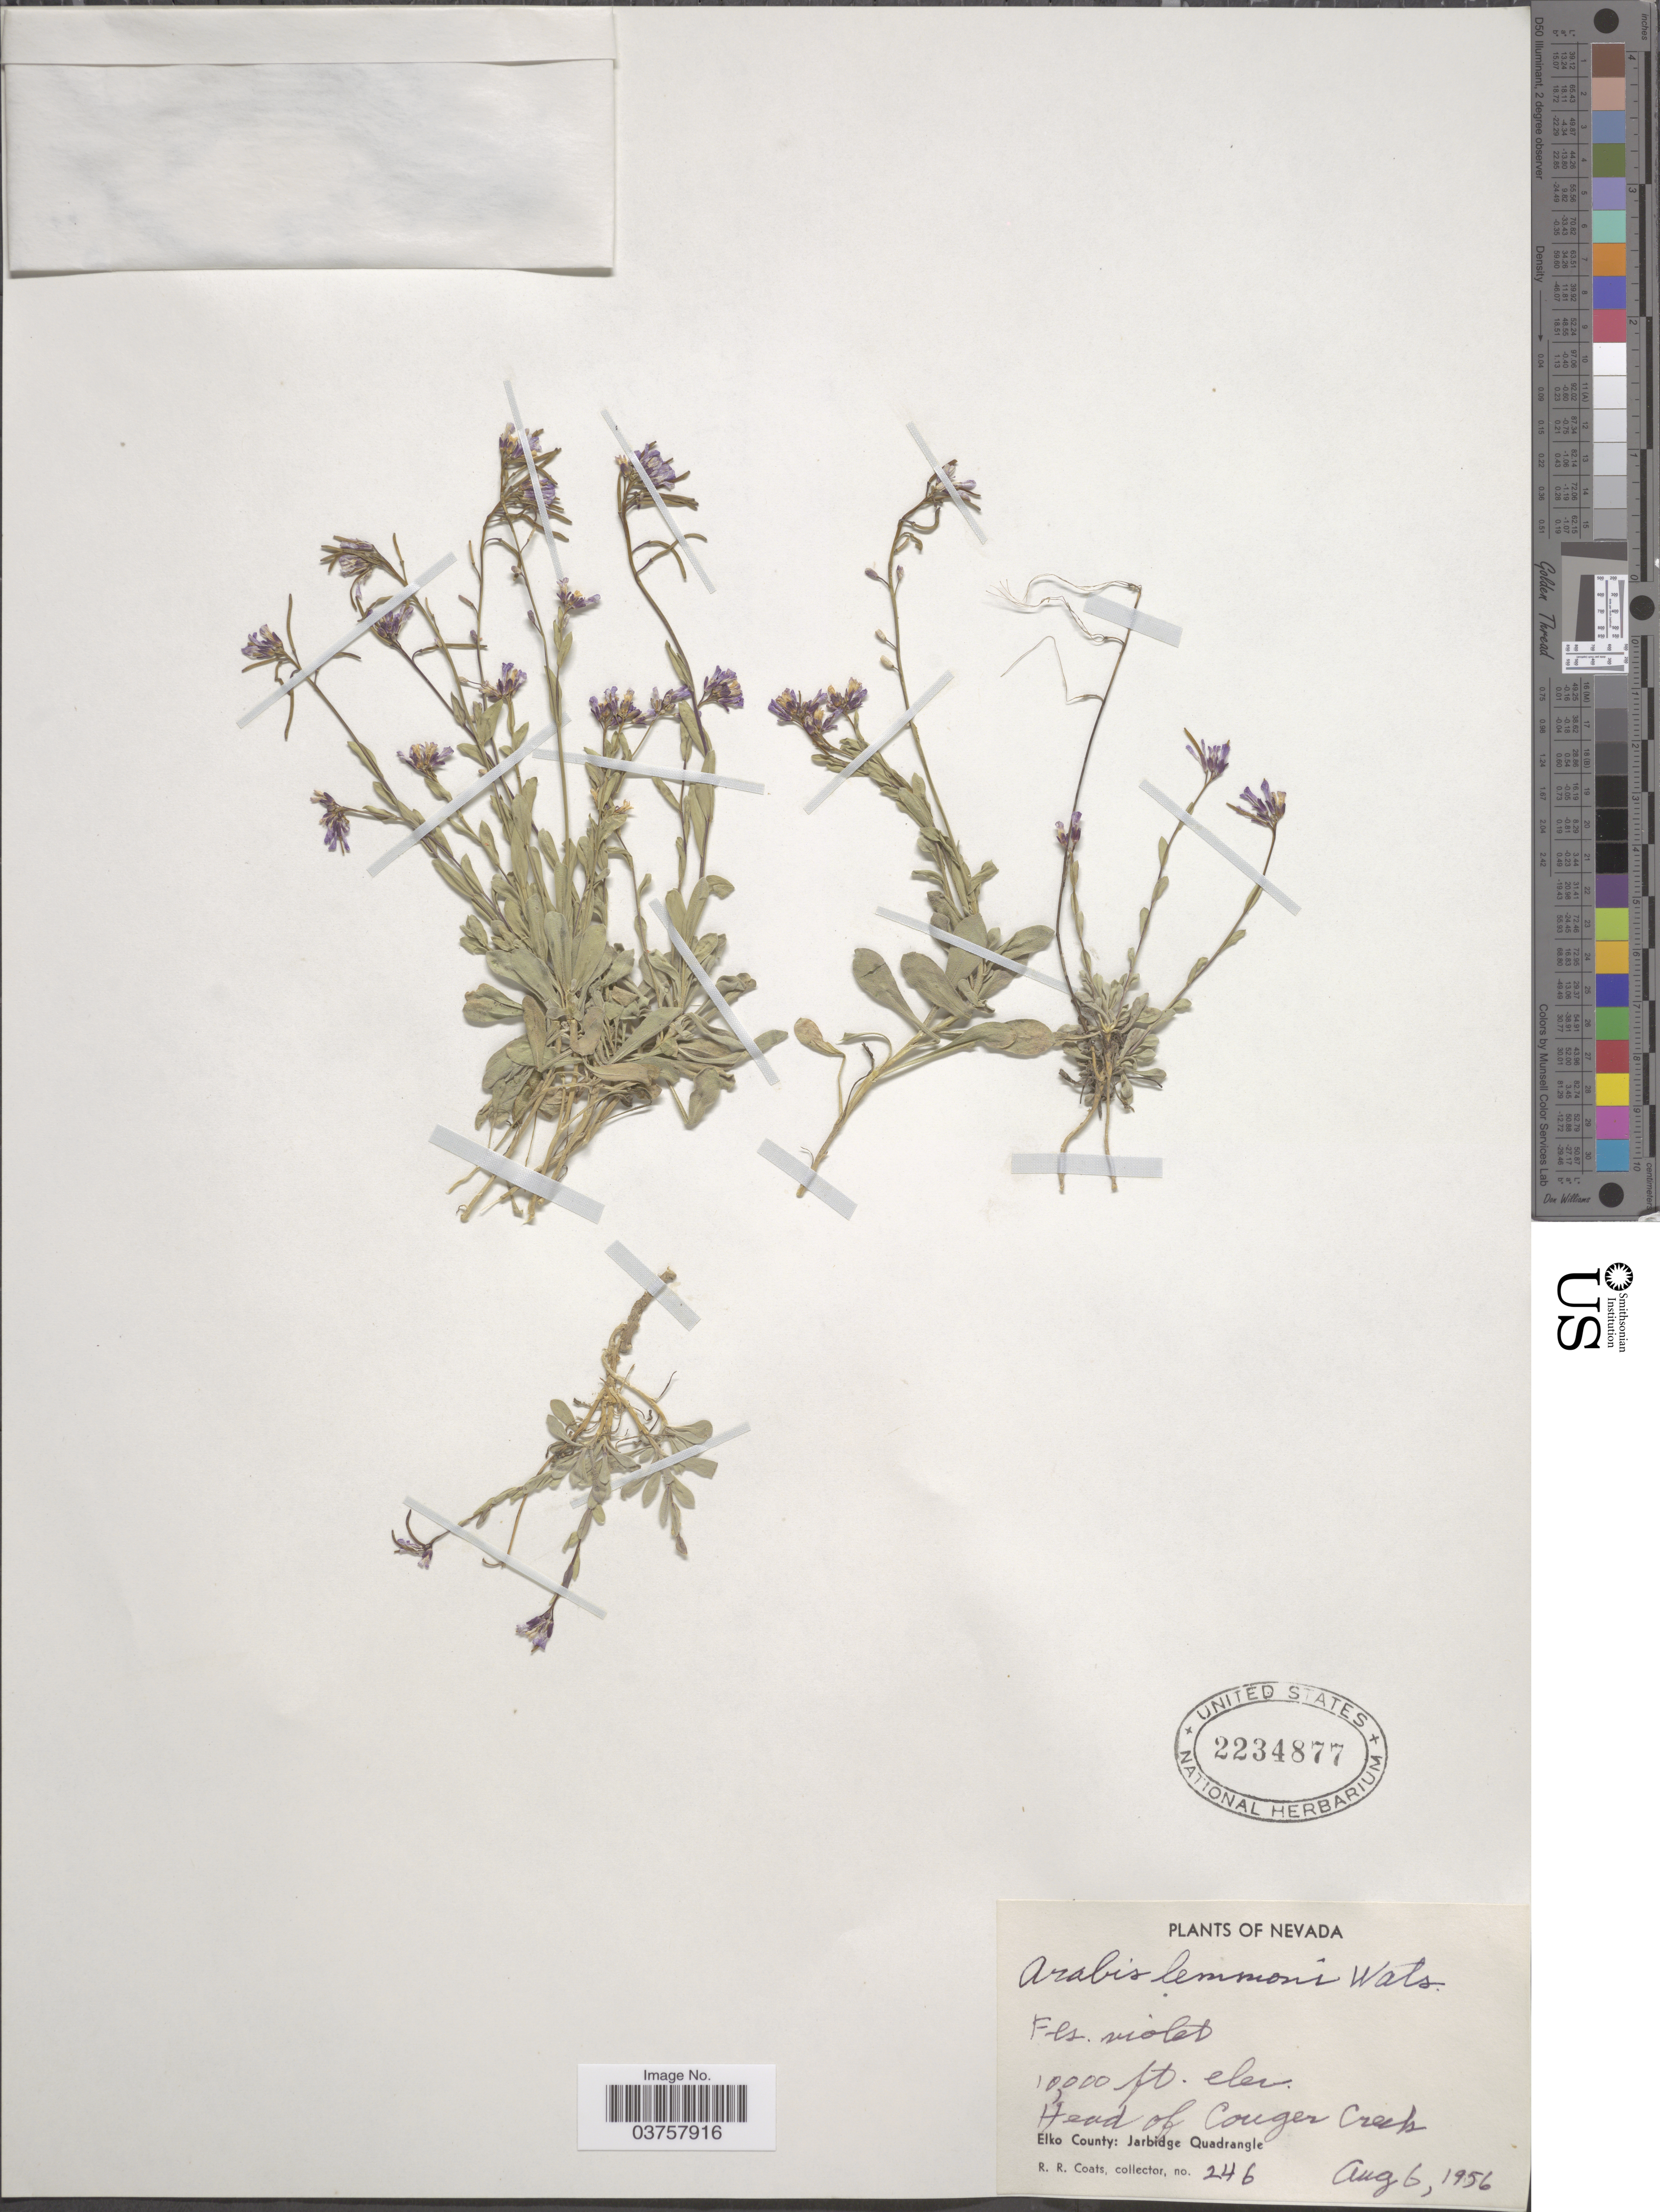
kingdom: Plantae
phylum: Tracheophyta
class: Magnoliopsida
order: Brassicales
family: Brassicaceae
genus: Arabis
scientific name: Arabis lemmonii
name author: S. Watson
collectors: R. Coats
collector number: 246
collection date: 1956-08-06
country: United States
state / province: Nevada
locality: Head of Couger Creek, Elko County: Jarbridge Quadrangle.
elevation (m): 3048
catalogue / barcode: US 2234877